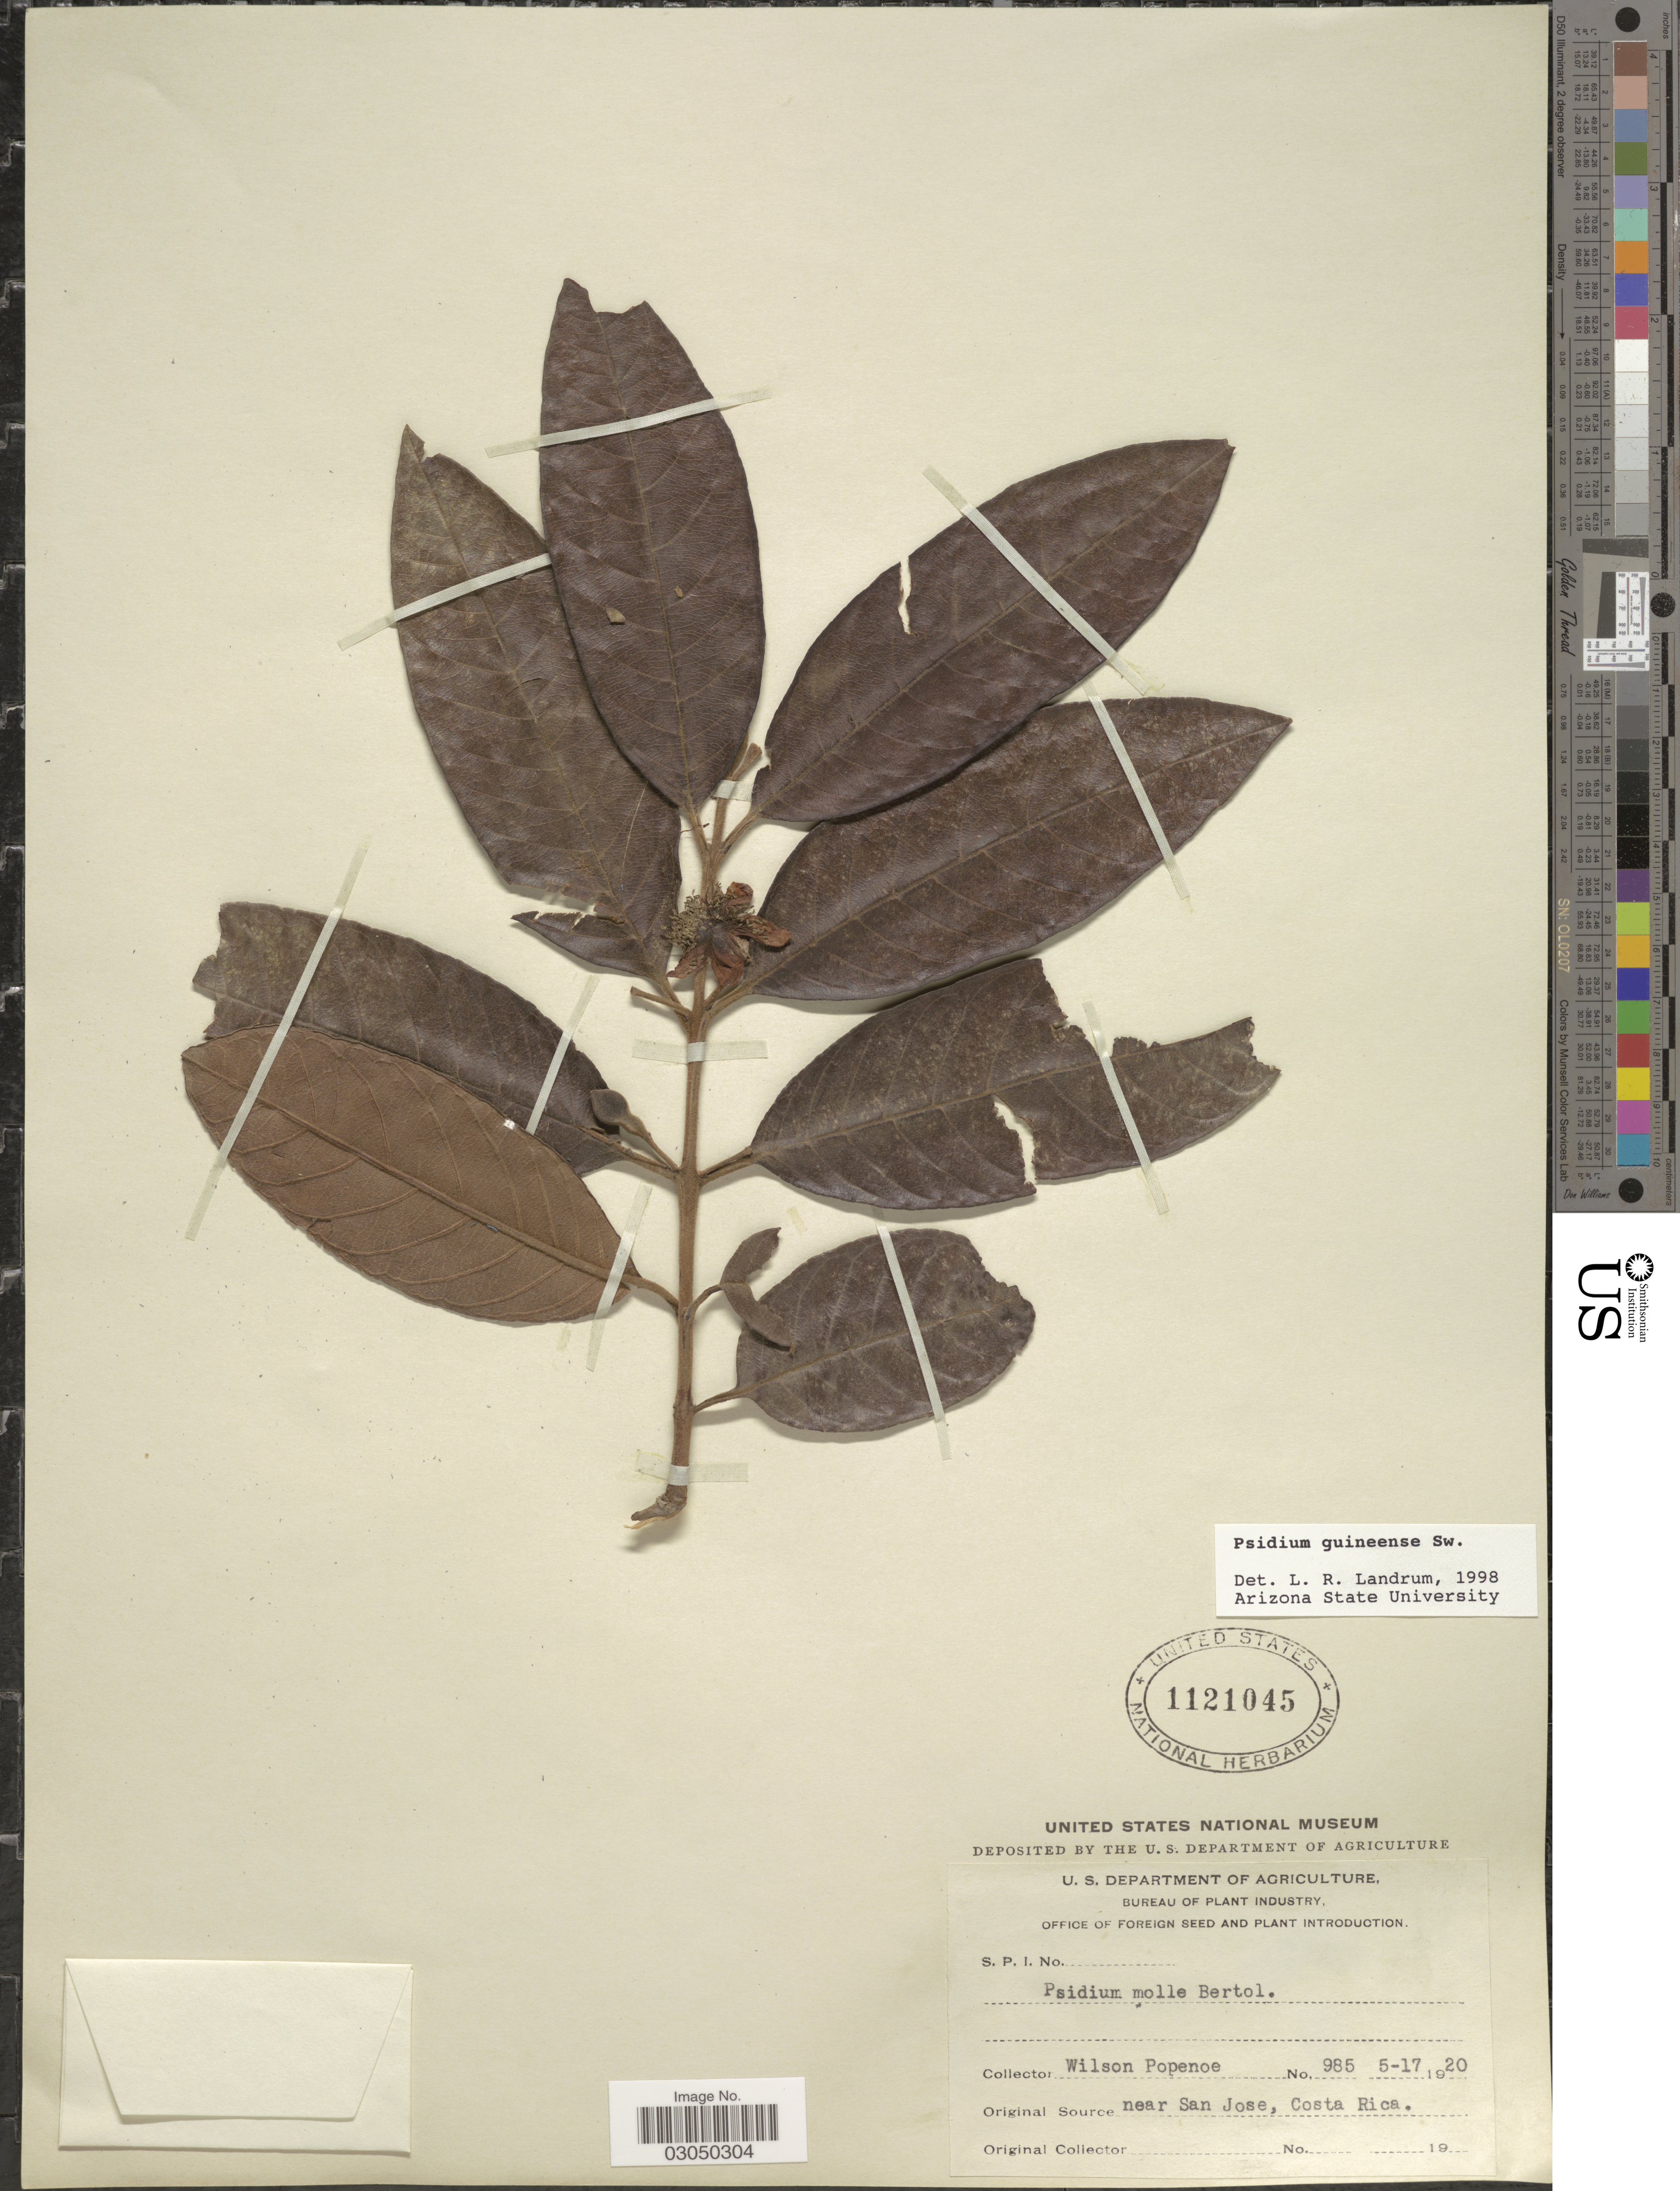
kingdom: Plantae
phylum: Tracheophyta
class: Magnoliopsida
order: Myrtales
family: Myrtaceae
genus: Psidium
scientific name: Psidium guineense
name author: Sw.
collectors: F. Popenoe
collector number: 985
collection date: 1920-05-17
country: Costa Rica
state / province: San José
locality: Near San Jose.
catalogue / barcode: US 1121045